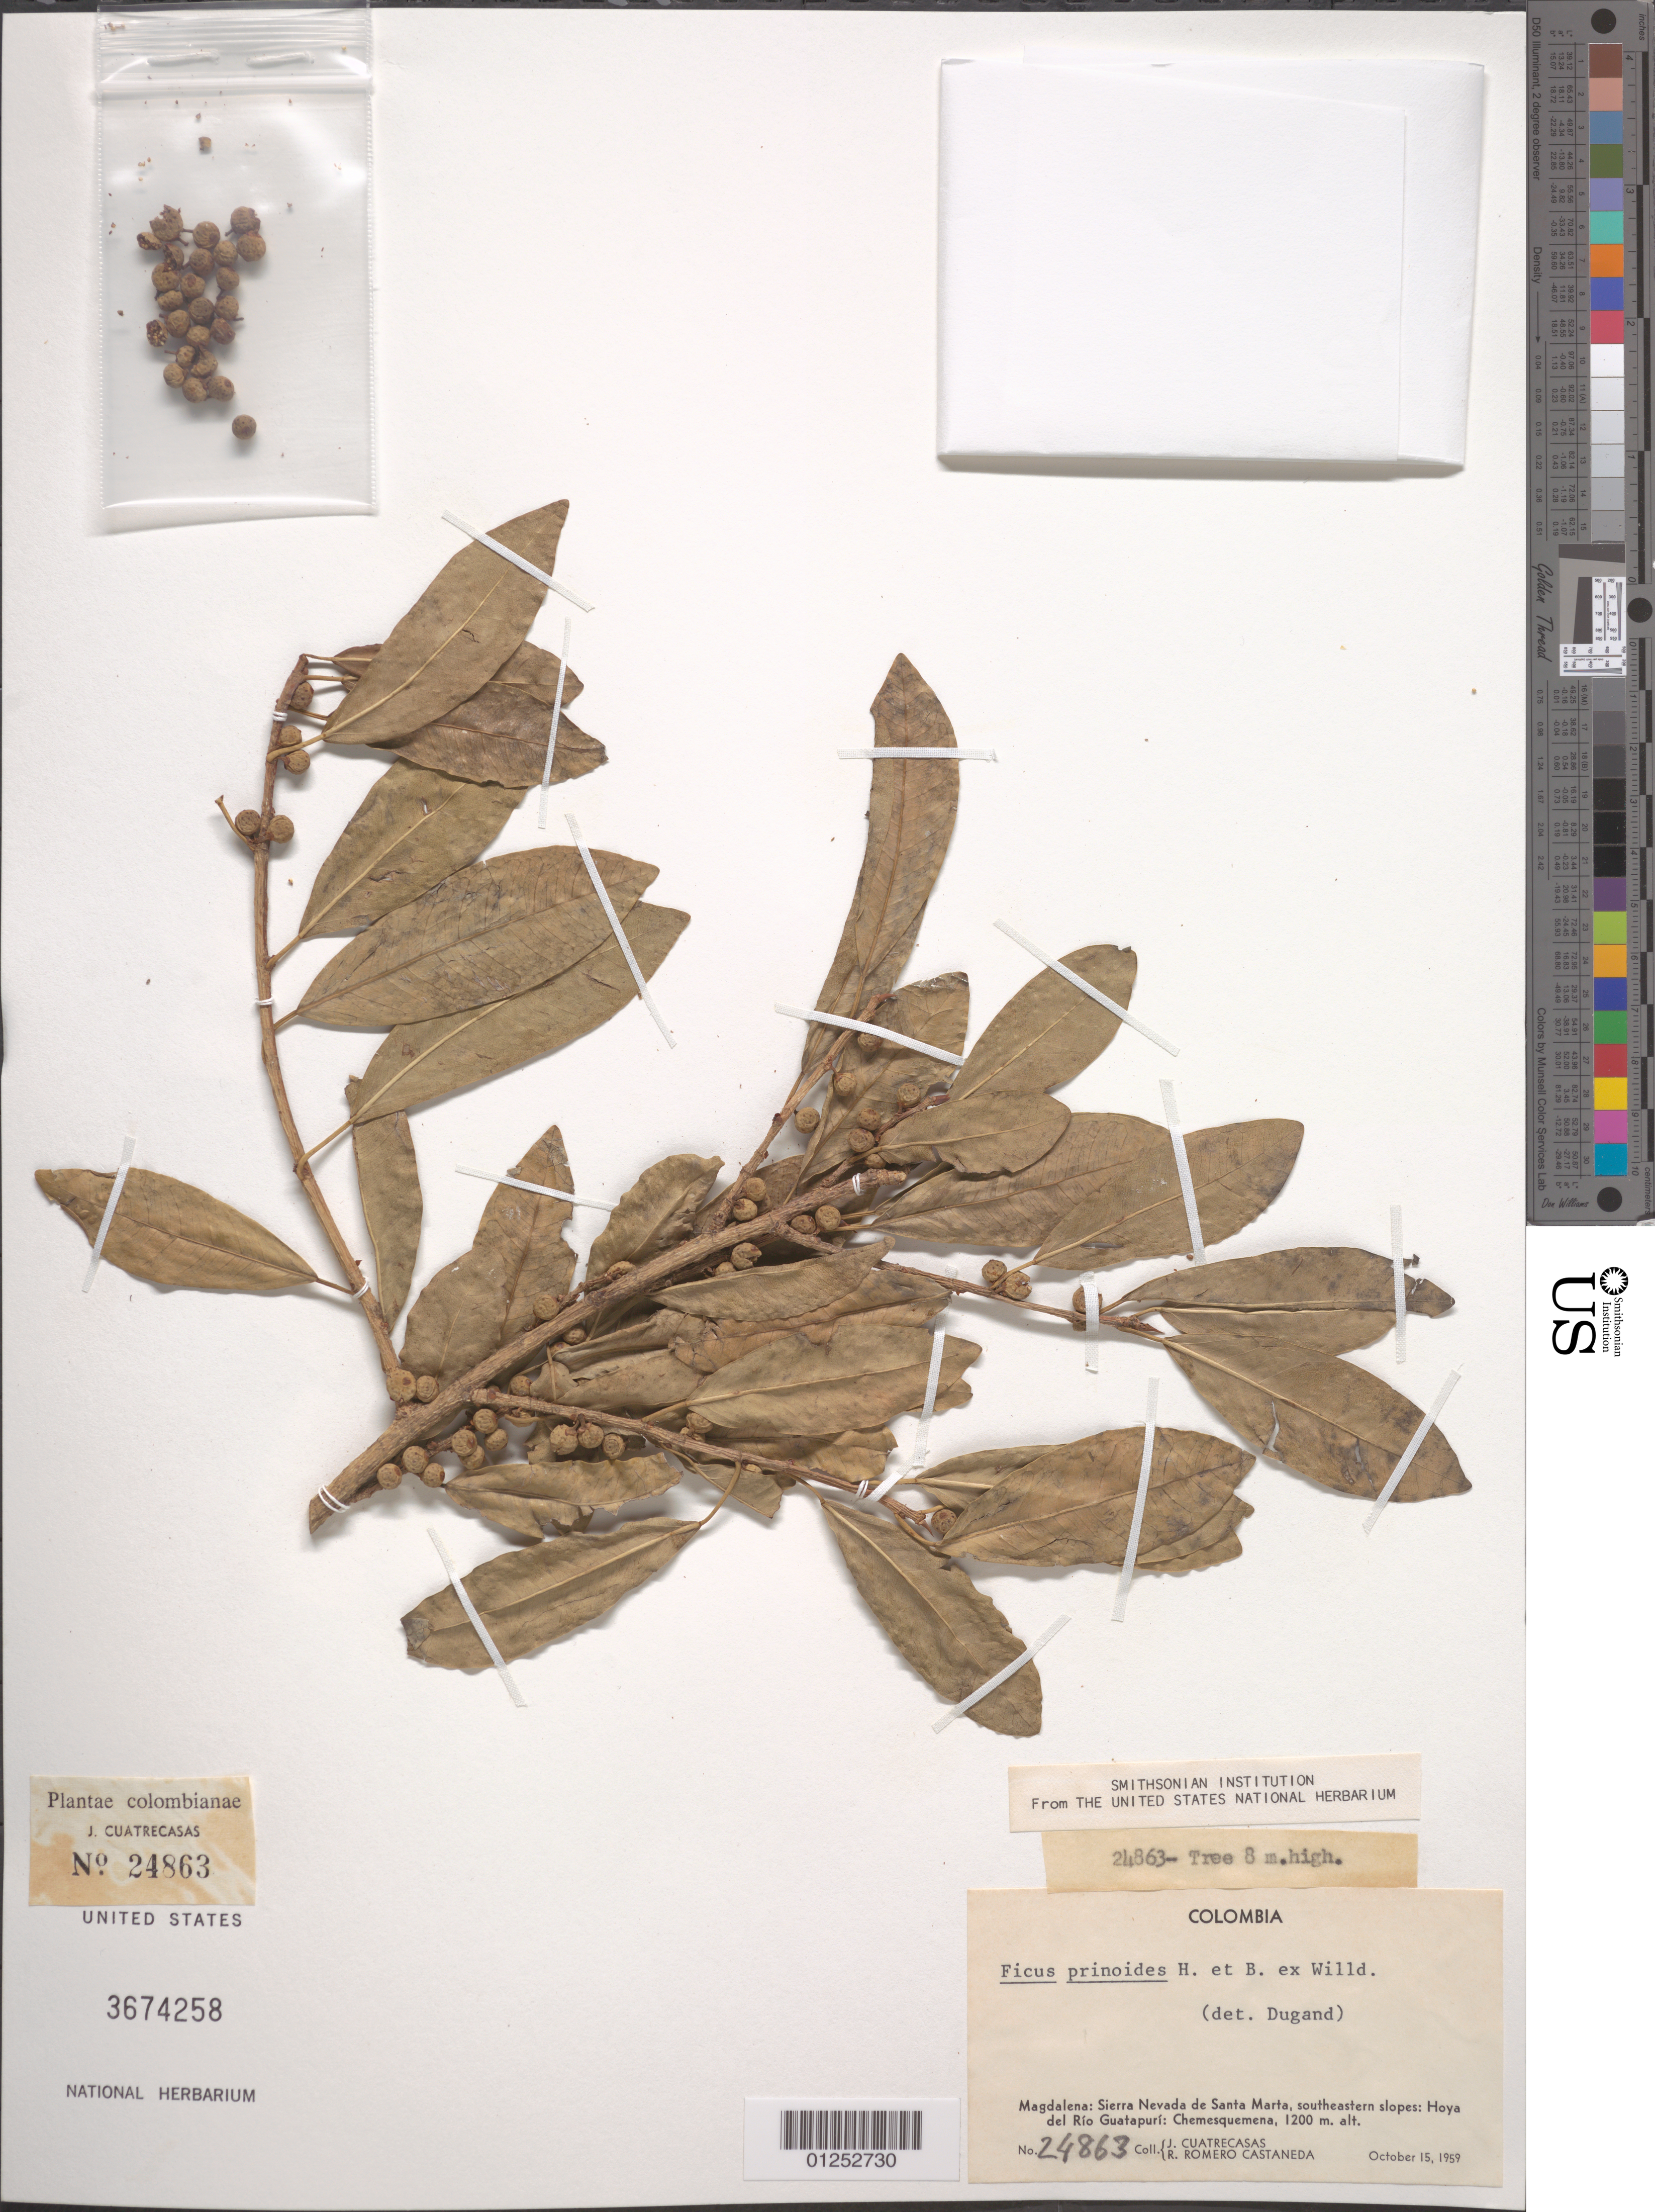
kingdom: Plantae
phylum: Tracheophyta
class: Magnoliopsida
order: Rosales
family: Moraceae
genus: Ficus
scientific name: Ficus prinoides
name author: Humb. & Kunth ex Willd.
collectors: J. Cuatrecasas & R. Romero Castañeda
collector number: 24863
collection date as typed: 15 Oct 1959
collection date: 1959-10-15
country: Colombia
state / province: Magdalena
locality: Sierra Nevada de Santa, southeastern slopes; Hoya del Rio Guatapuri: Chesmesquemena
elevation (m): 1200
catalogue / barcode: US 3674258